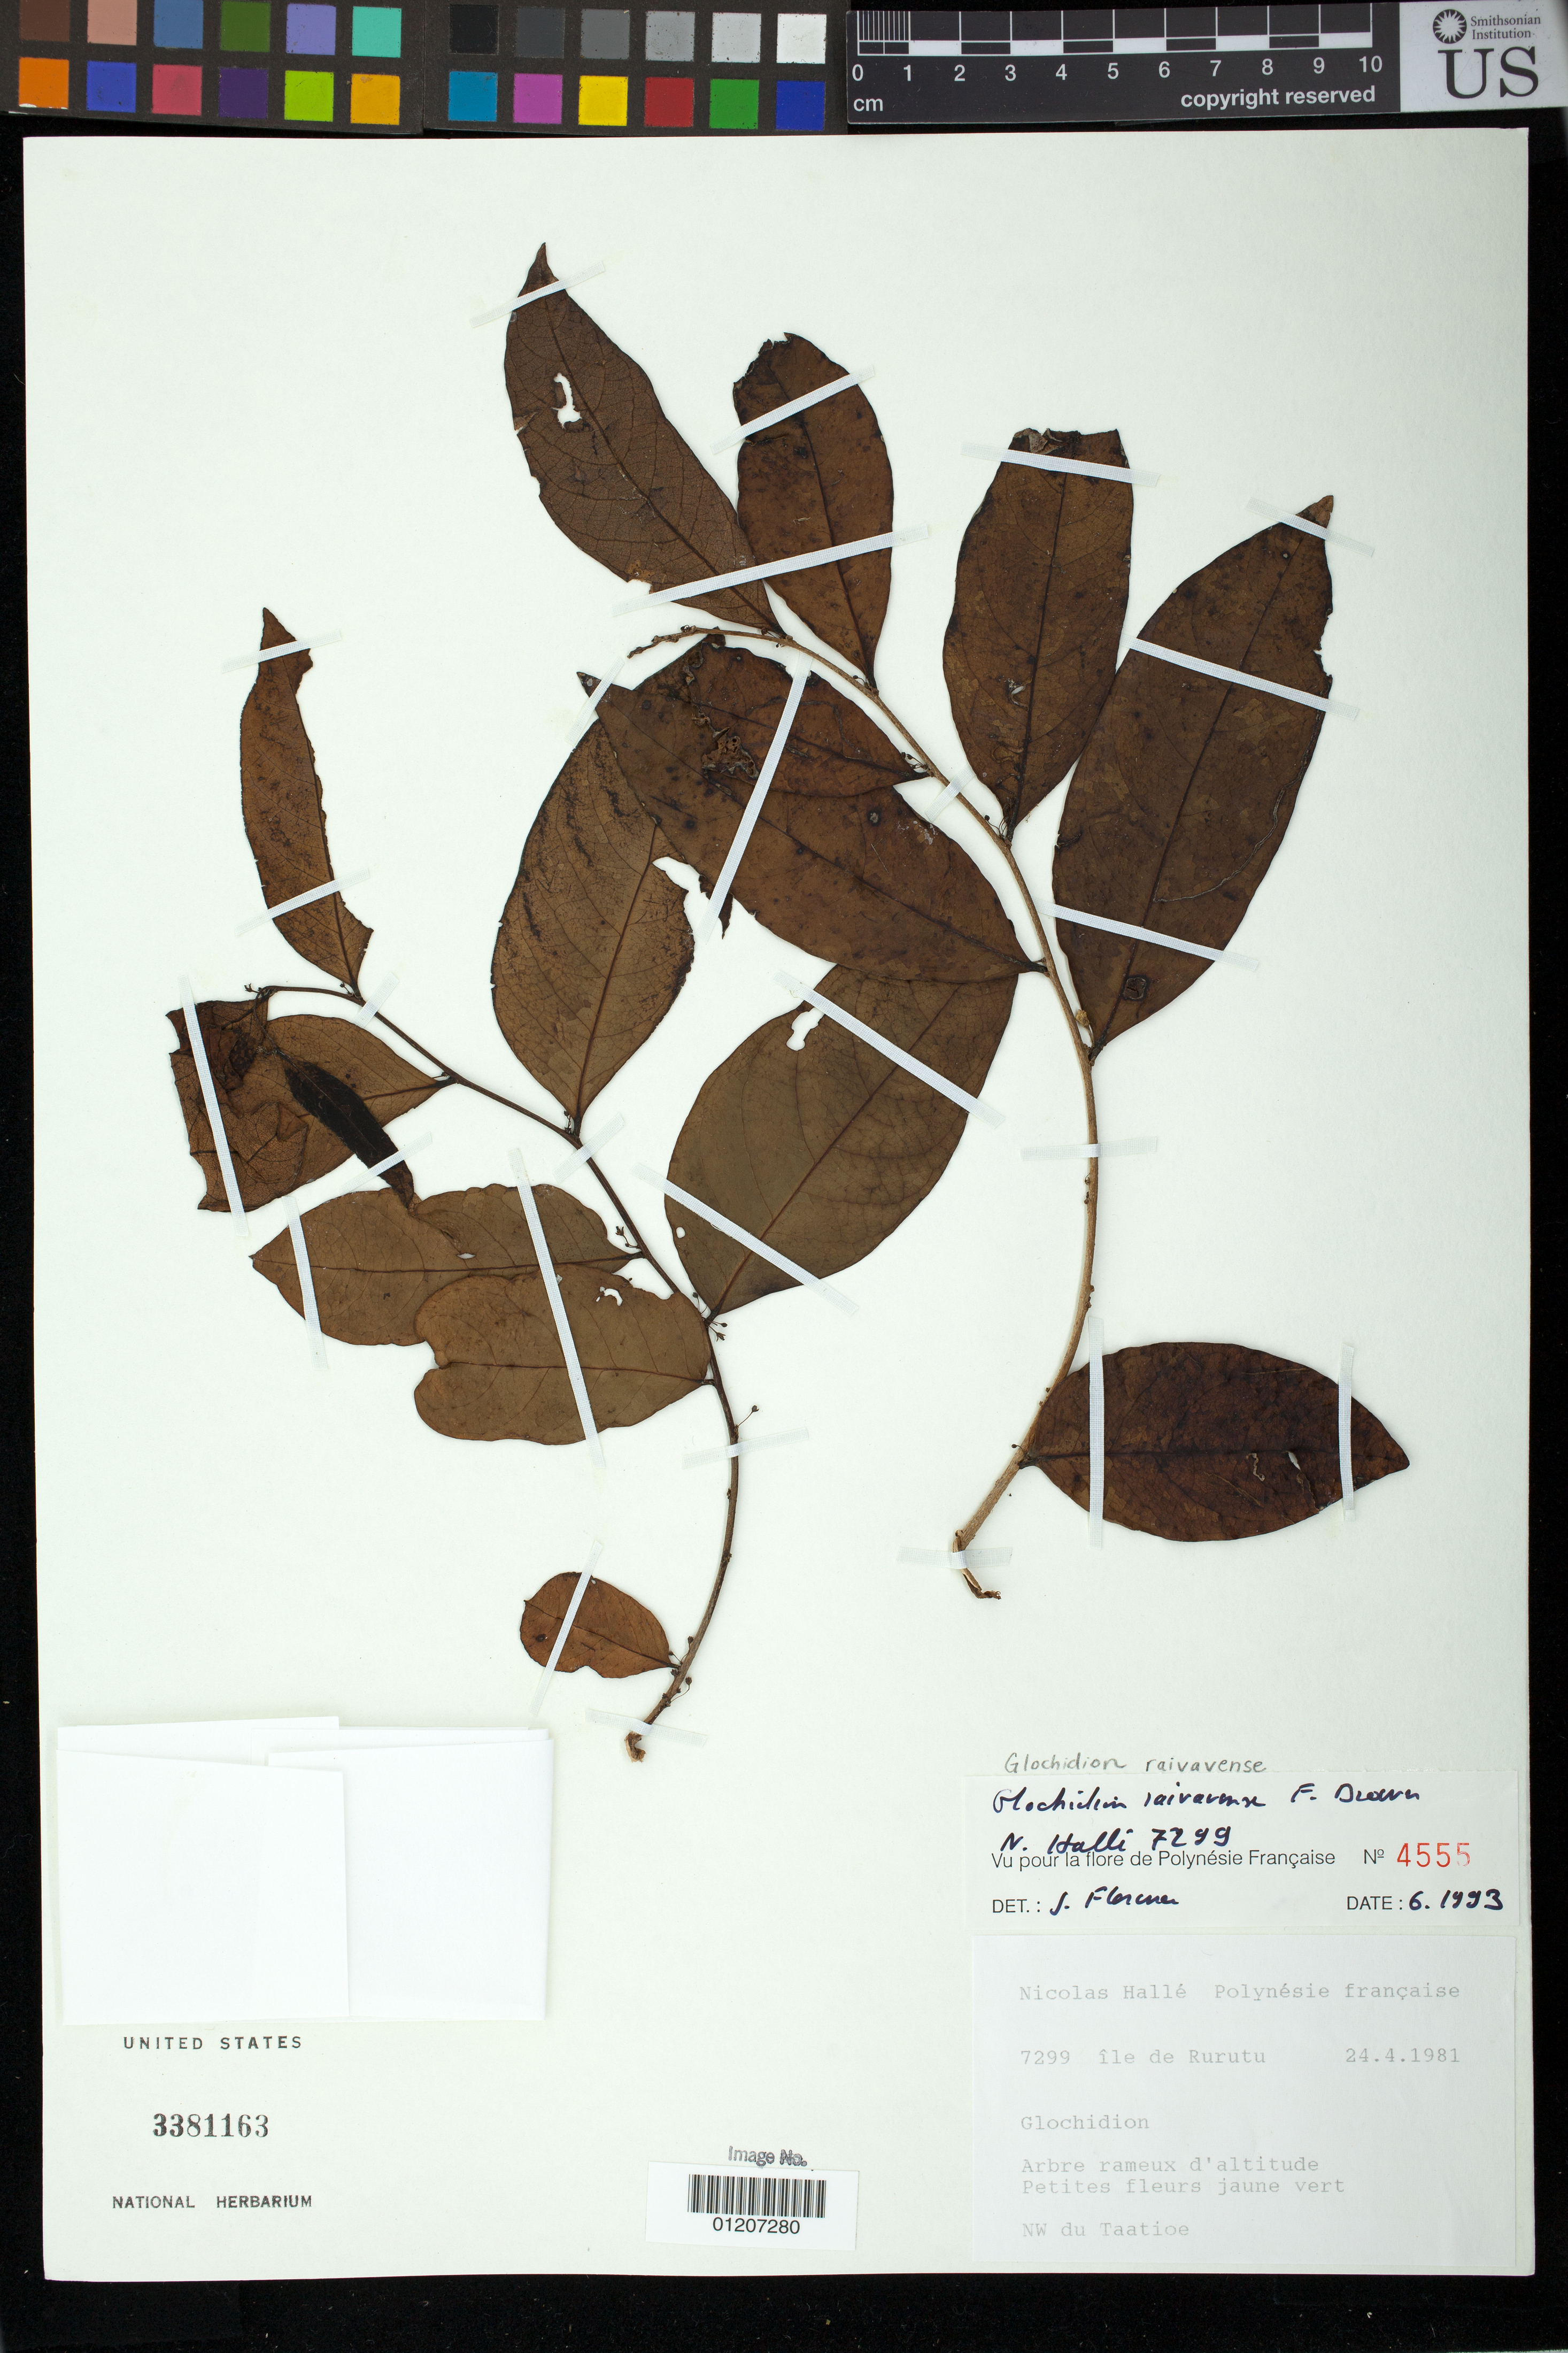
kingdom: Plantae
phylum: Tracheophyta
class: Magnoliopsida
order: Malpighiales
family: Phyllanthaceae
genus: Phyllanthus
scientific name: Phyllanthus raivavense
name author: (F. Br.) W.L. Wagner & Lorence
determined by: Wagner, W. L., (BOT), Smithsonian Institution - National Museum of Natural History (UNITED STATES)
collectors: N. Hallé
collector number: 7299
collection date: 1981-04-24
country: French Polynesia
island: Rurutu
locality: NW du Taatioe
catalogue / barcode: US 3381163